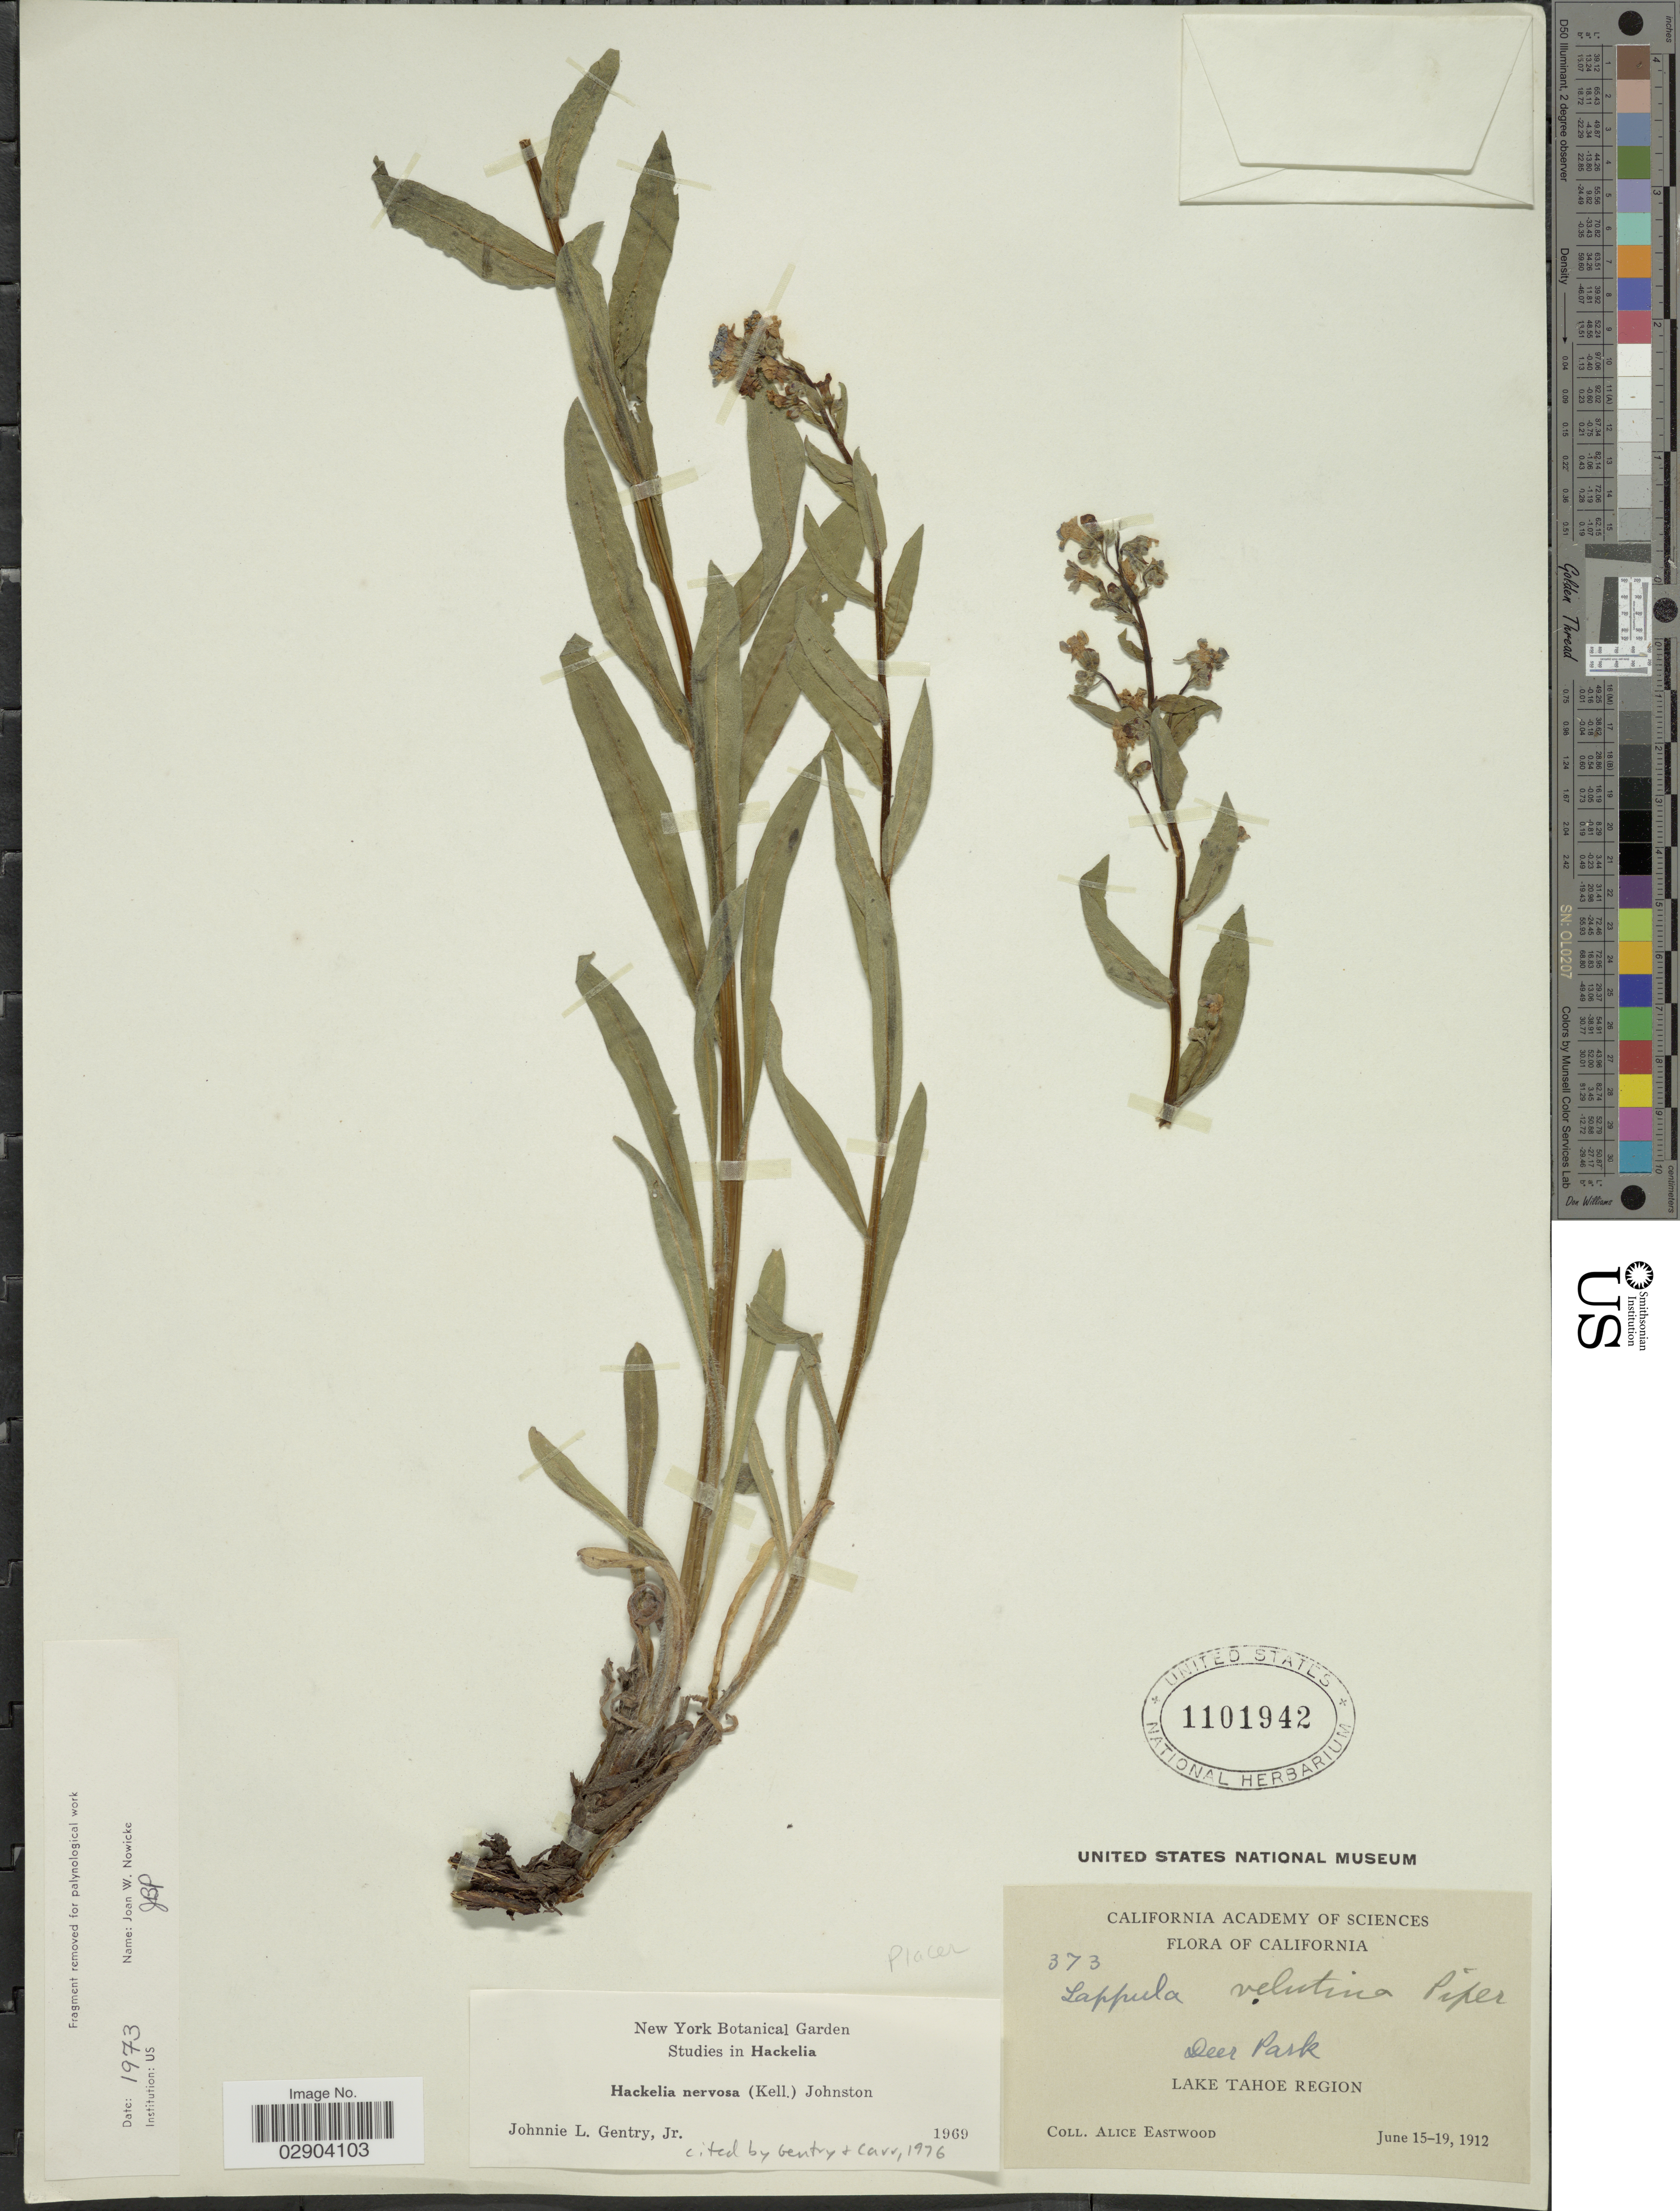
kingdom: Plantae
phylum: Tracheophyta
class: Magnoliopsida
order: Boraginales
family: Boraginaceae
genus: Hackelia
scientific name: Hackelia nervosa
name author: (Kellogg) I.M. Johnst.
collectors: A. Eastwood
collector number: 373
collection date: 1912-06-15/1912-06-19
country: United States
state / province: California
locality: Deer Park. Lake Tahoe Region. Placer.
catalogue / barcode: US 1101942